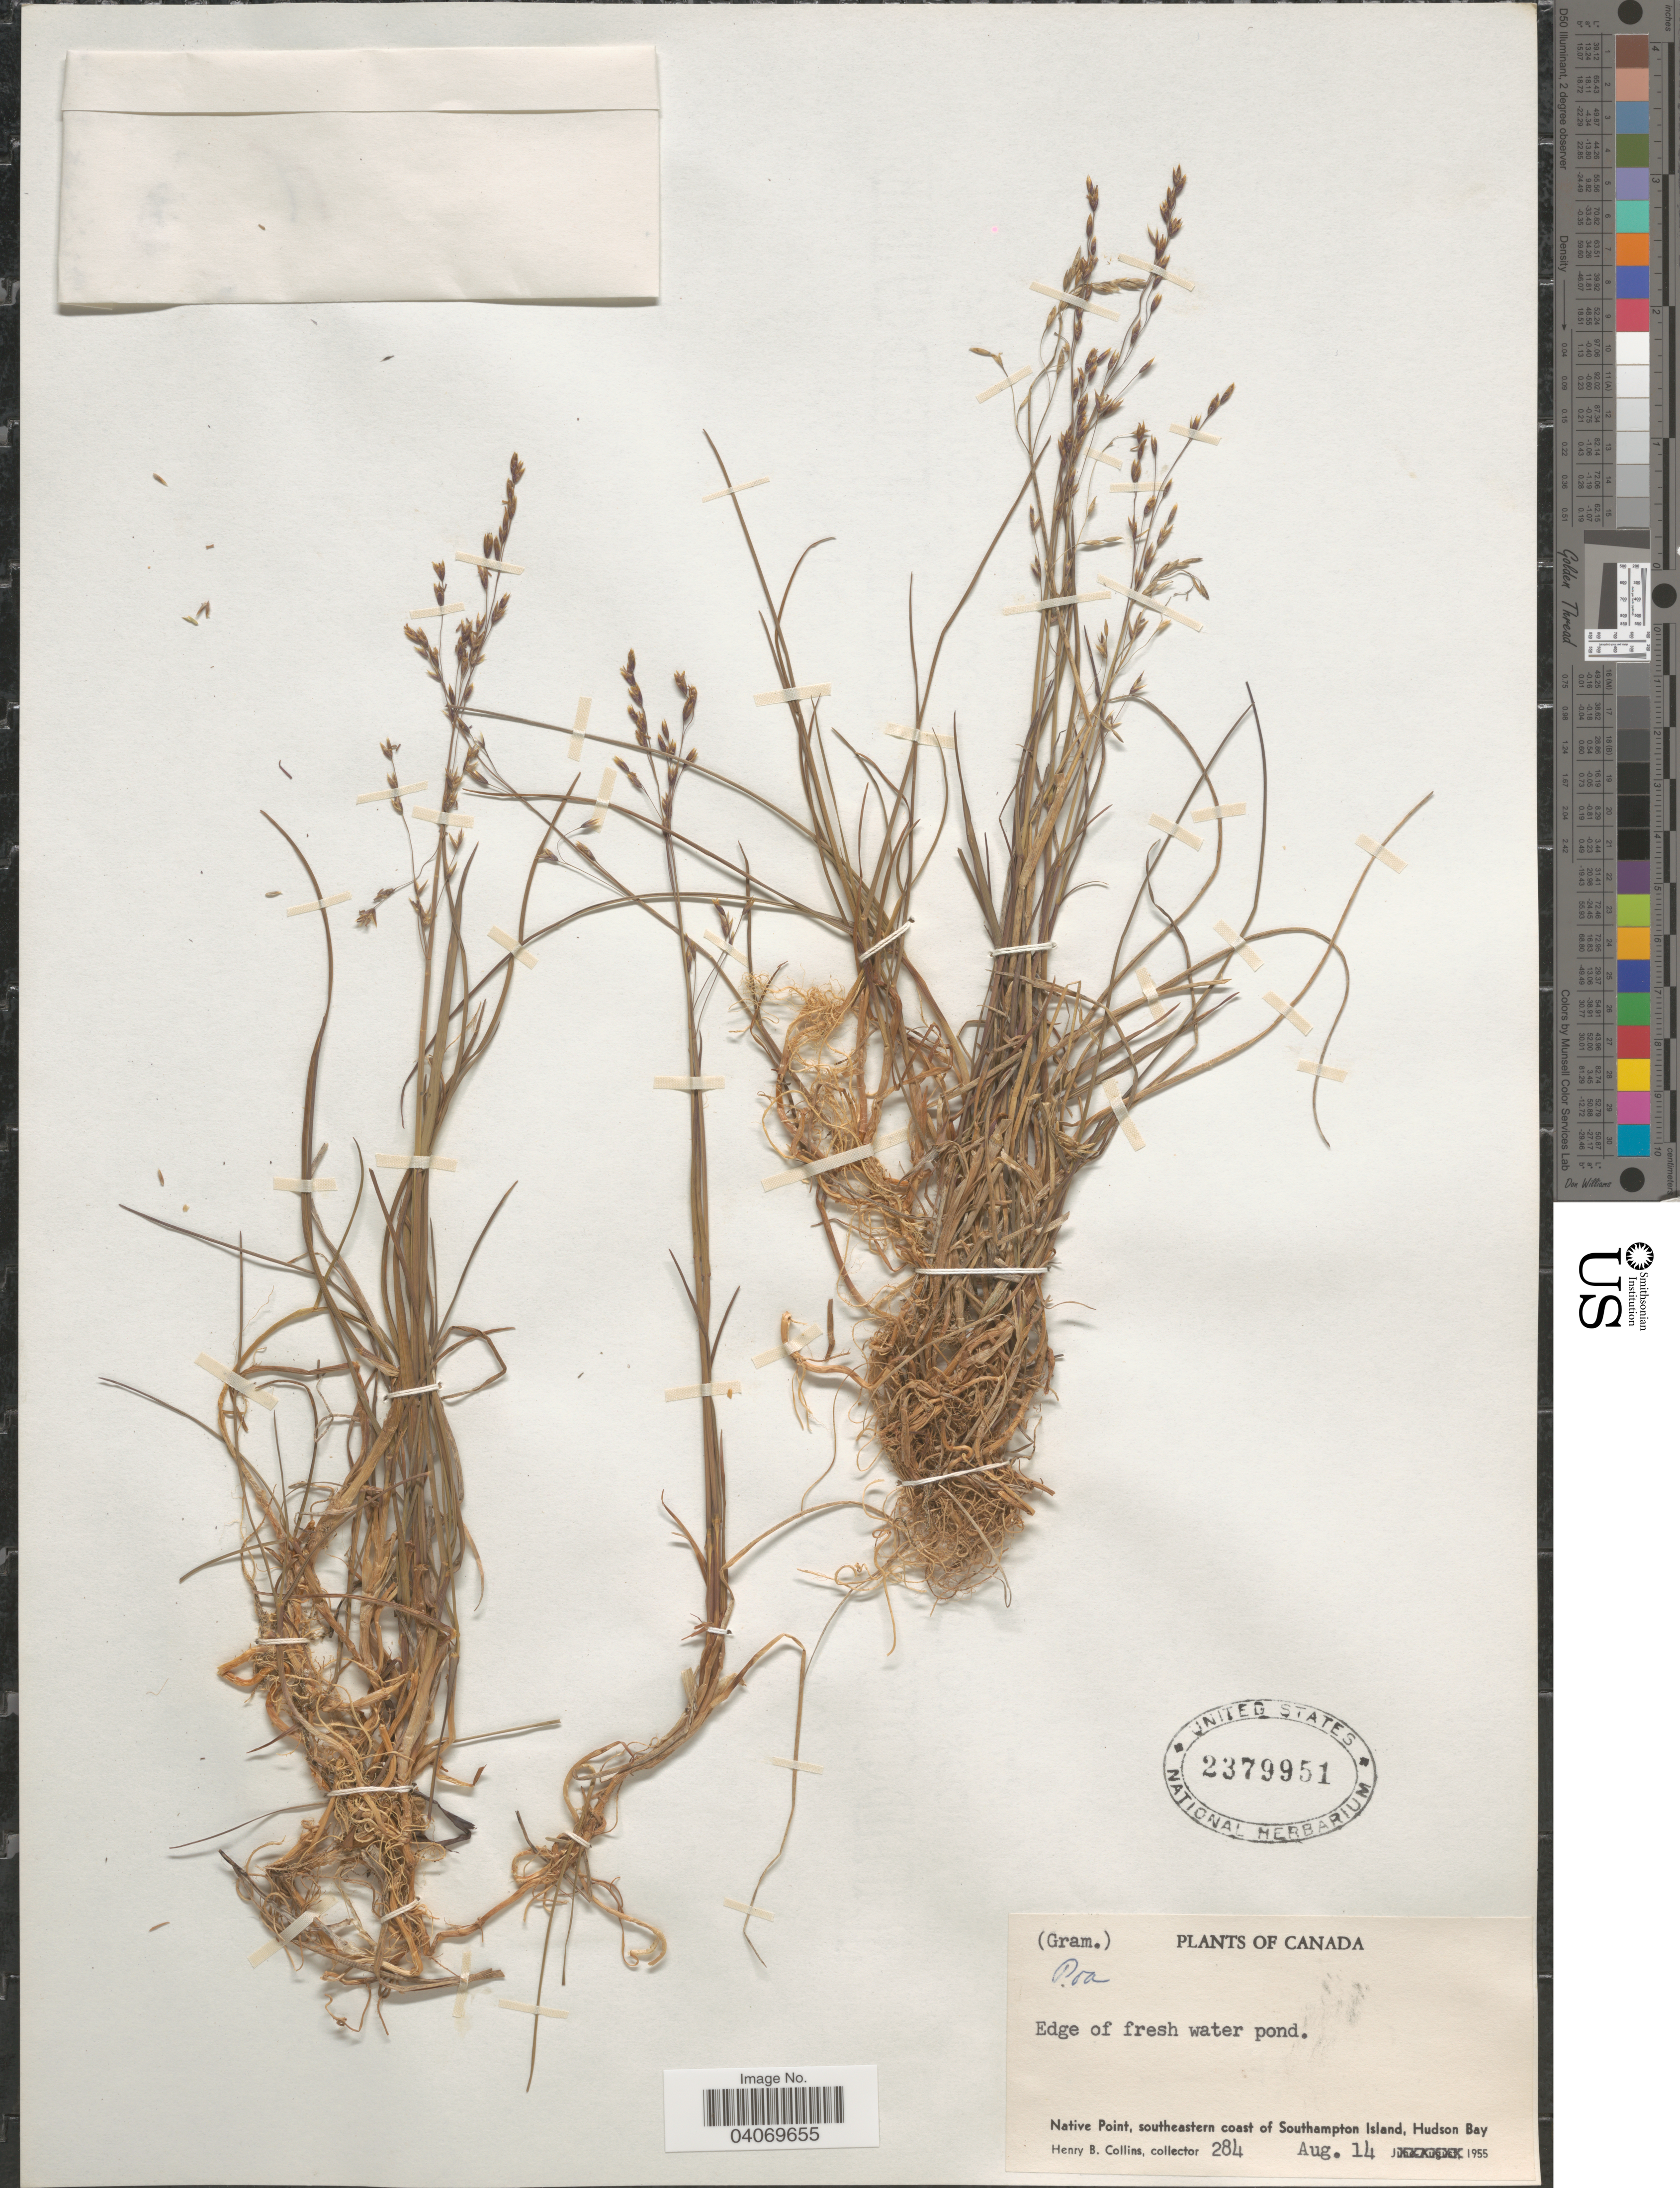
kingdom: Plantae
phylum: Tracheophyta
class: Liliopsida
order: Poales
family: Poaceae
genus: Poa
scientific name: Poa sp.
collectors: H. Collins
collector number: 284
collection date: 1955-08-14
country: Canada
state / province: Nunavut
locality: Native Point, southeastern coast of Southampton Island, Hudson Bay.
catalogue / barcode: US 2379951